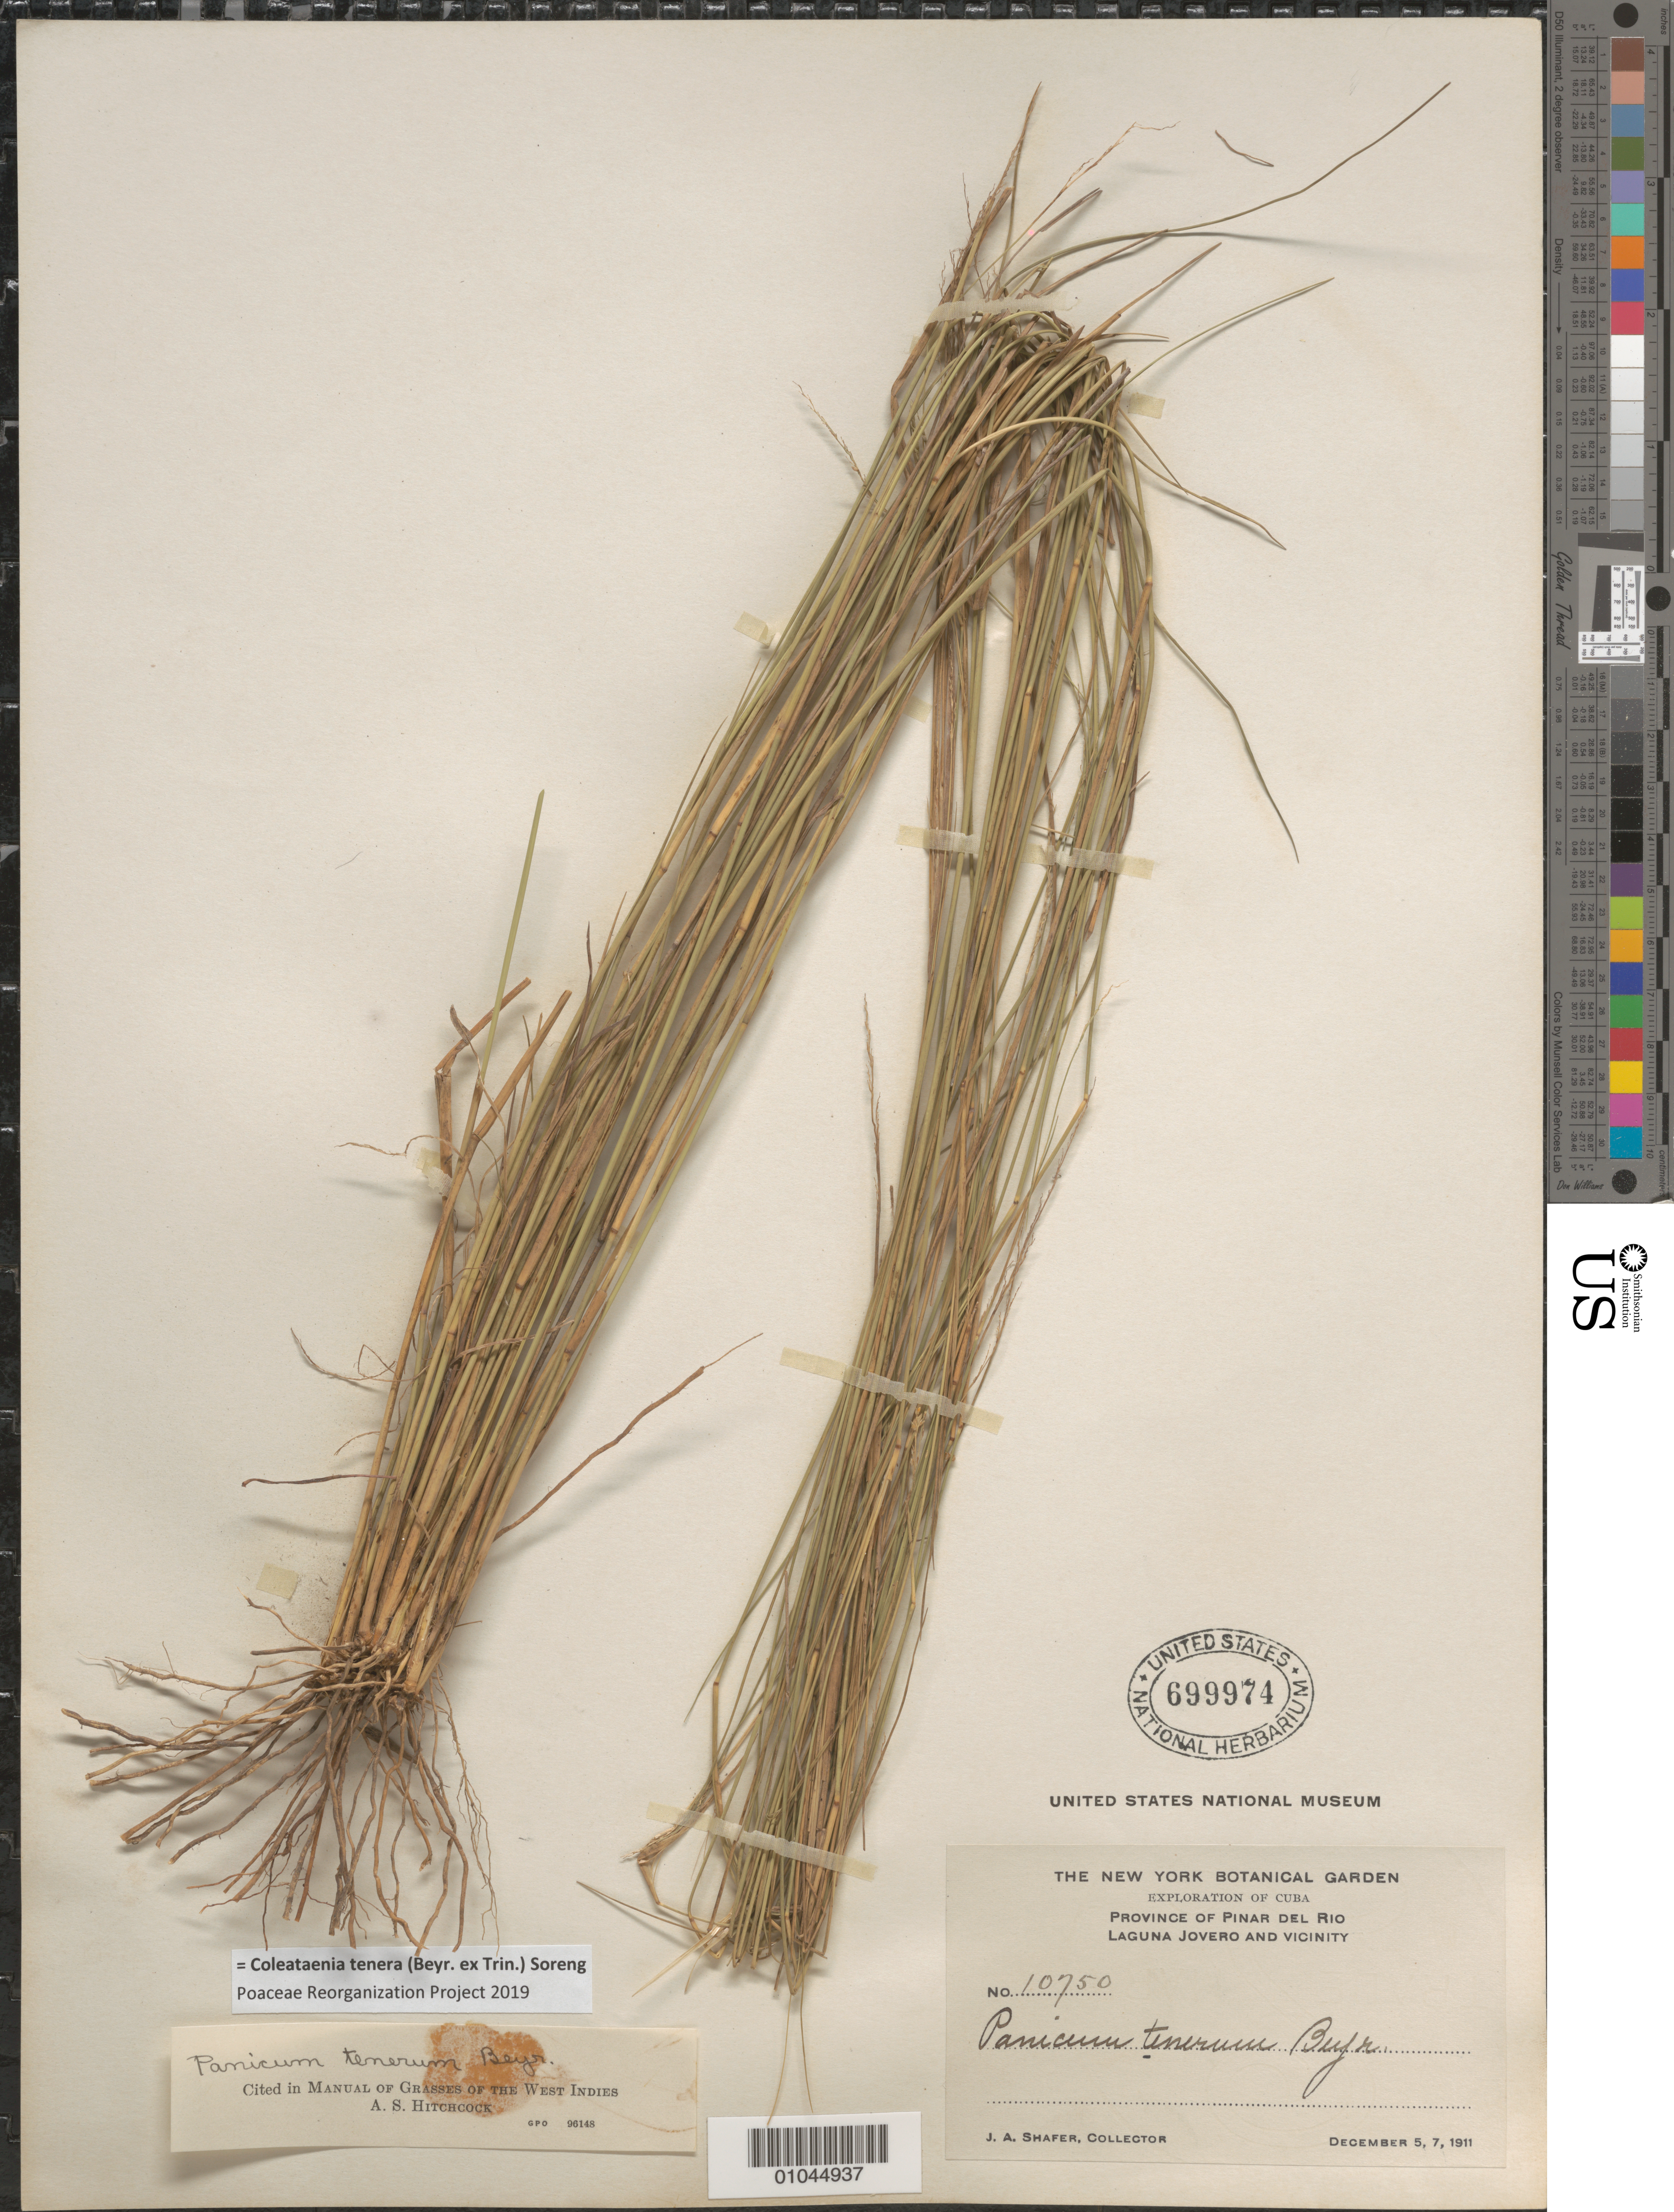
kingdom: Plantae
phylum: Tracheophyta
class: Liliopsida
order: Poales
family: Poaceae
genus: Panicum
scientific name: Panicum tenerum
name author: Beyrich ex Trin.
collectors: J. A. Shafer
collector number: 10750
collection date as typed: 05 Dec 1911 and 07 Dec 1911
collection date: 1911-12-05,1911-12-07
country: Cuba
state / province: Pinar del Rio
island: Cuba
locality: Laguna Jovero and Vicinity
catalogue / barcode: US 699974